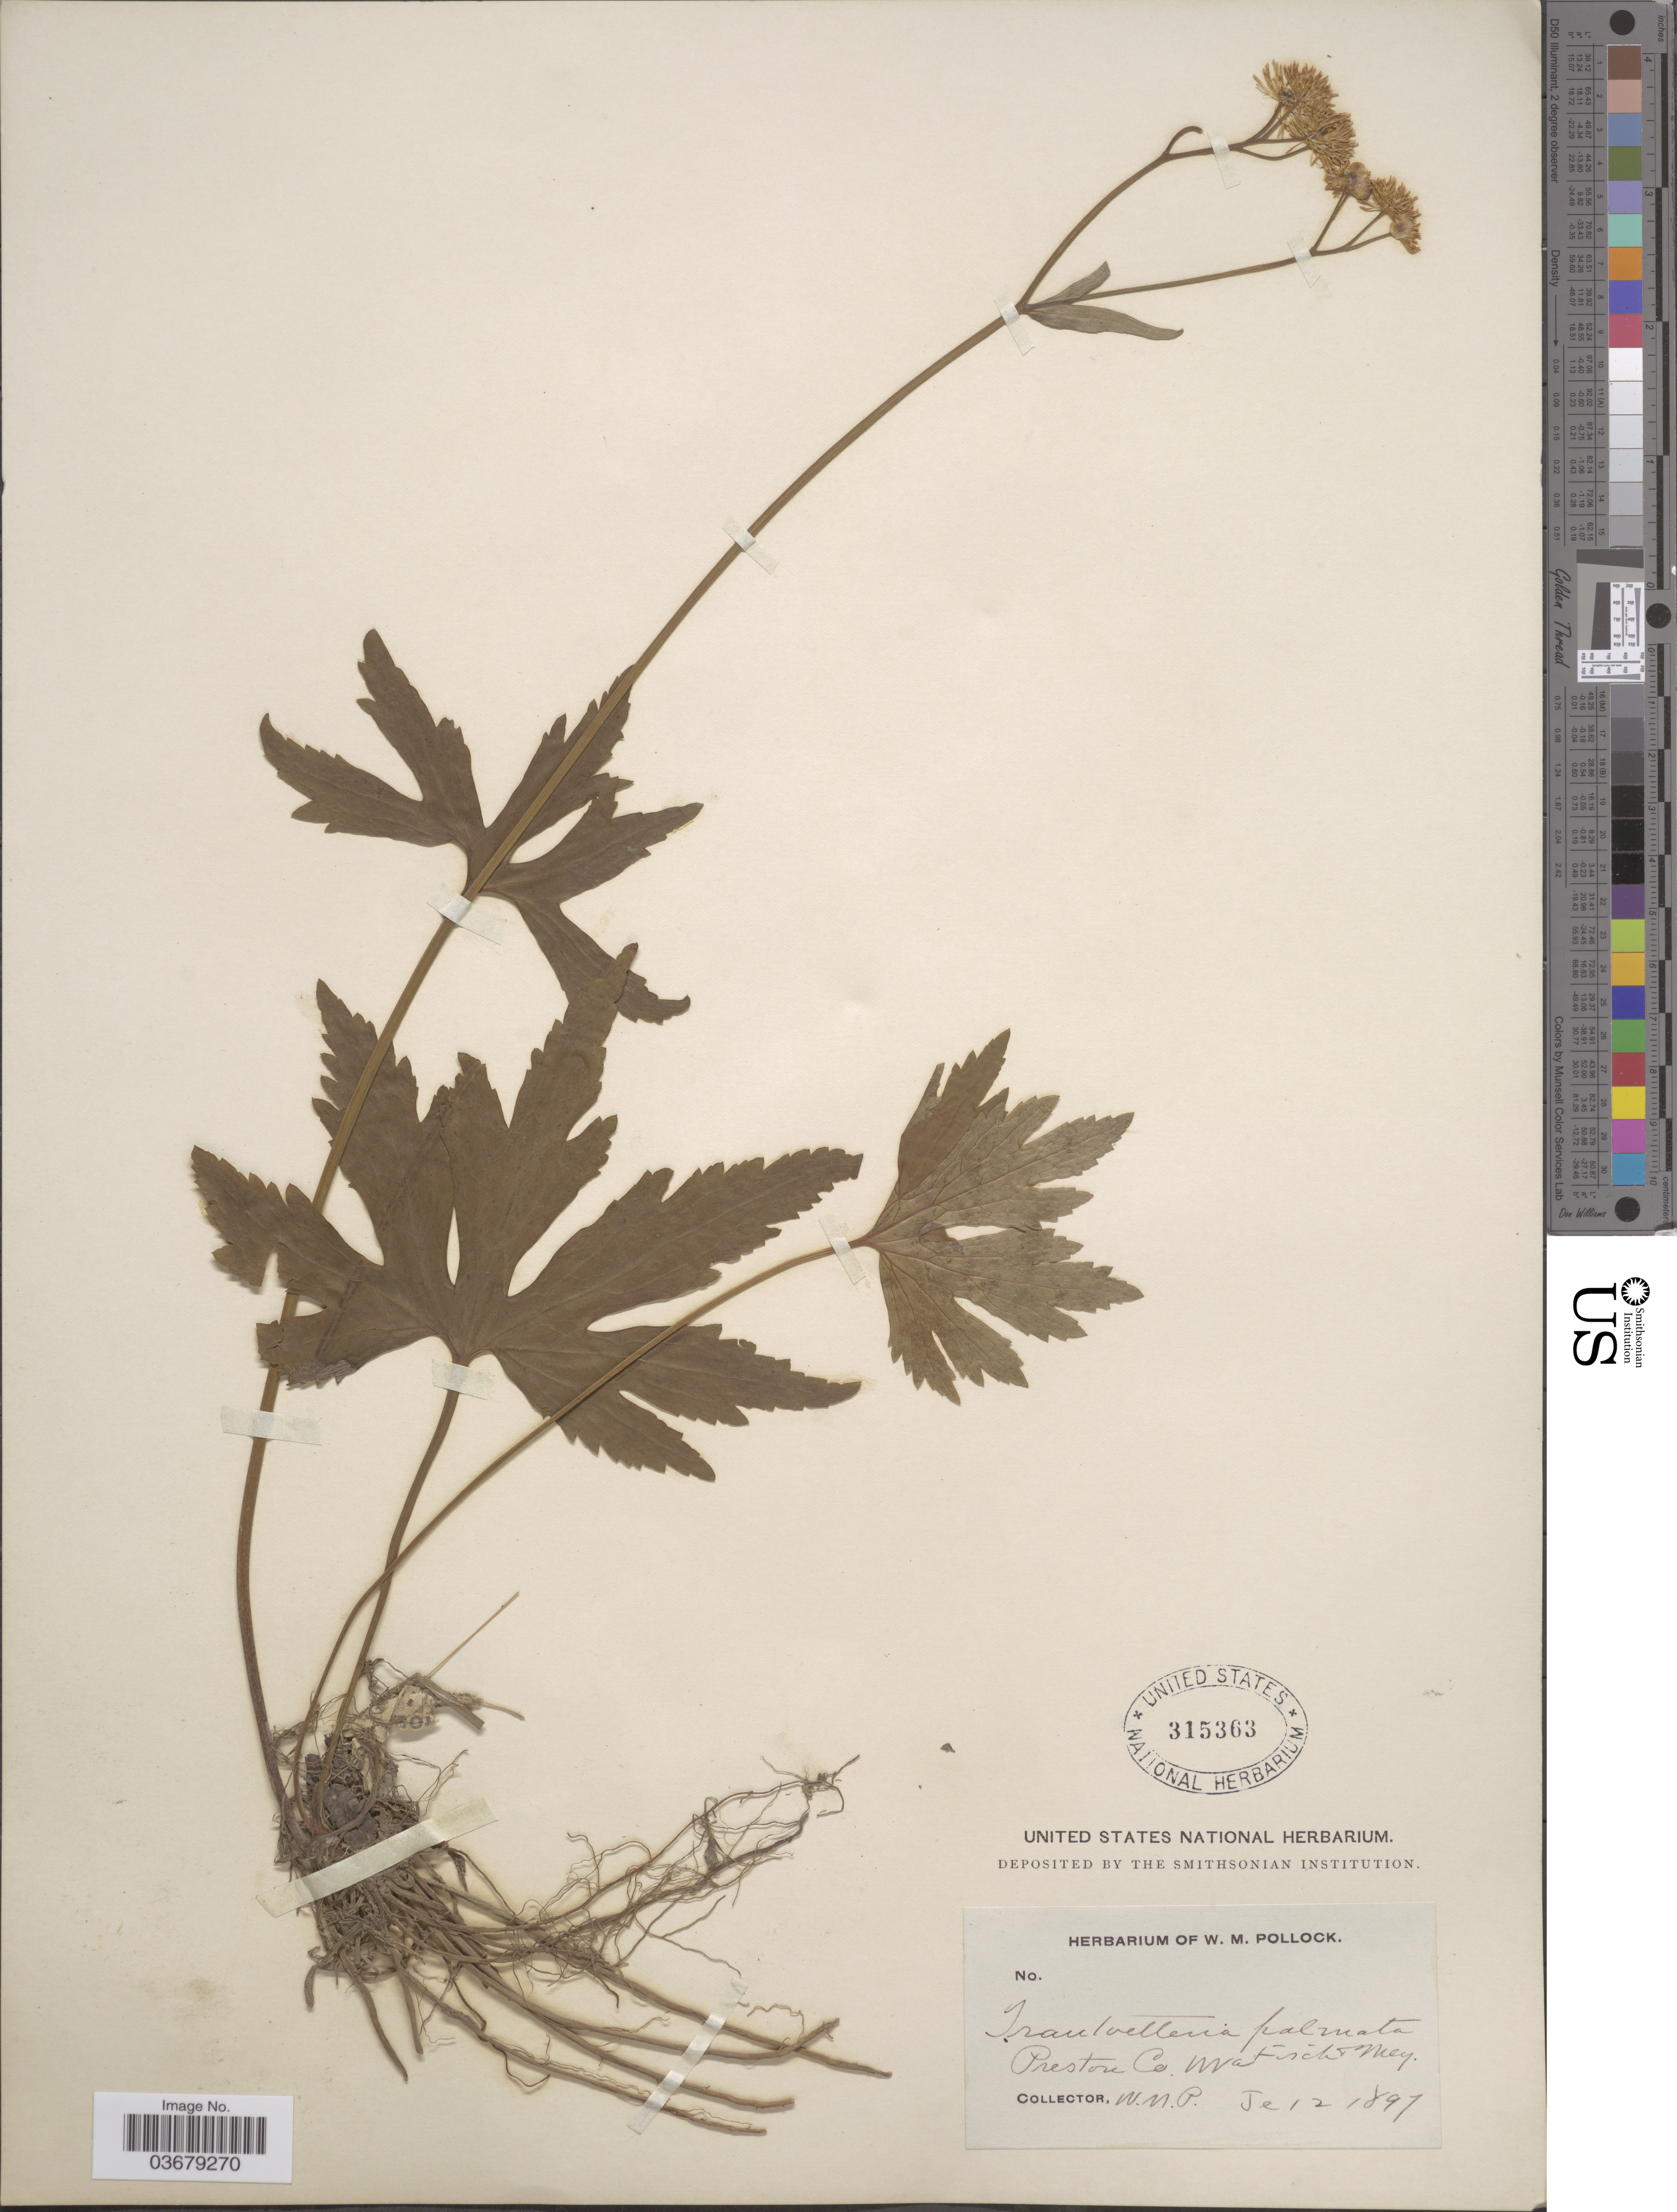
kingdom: Plantae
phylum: Tracheophyta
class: Magnoliopsida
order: Ranunculales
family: Ranunculaceae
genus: Trautvetteria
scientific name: Trautvetteria caroliniensis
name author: (Walter) Vail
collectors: W. M. Pollock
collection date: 1897-06-12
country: United States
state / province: West Virginia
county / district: Preston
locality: Preston Co.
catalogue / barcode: US 315363